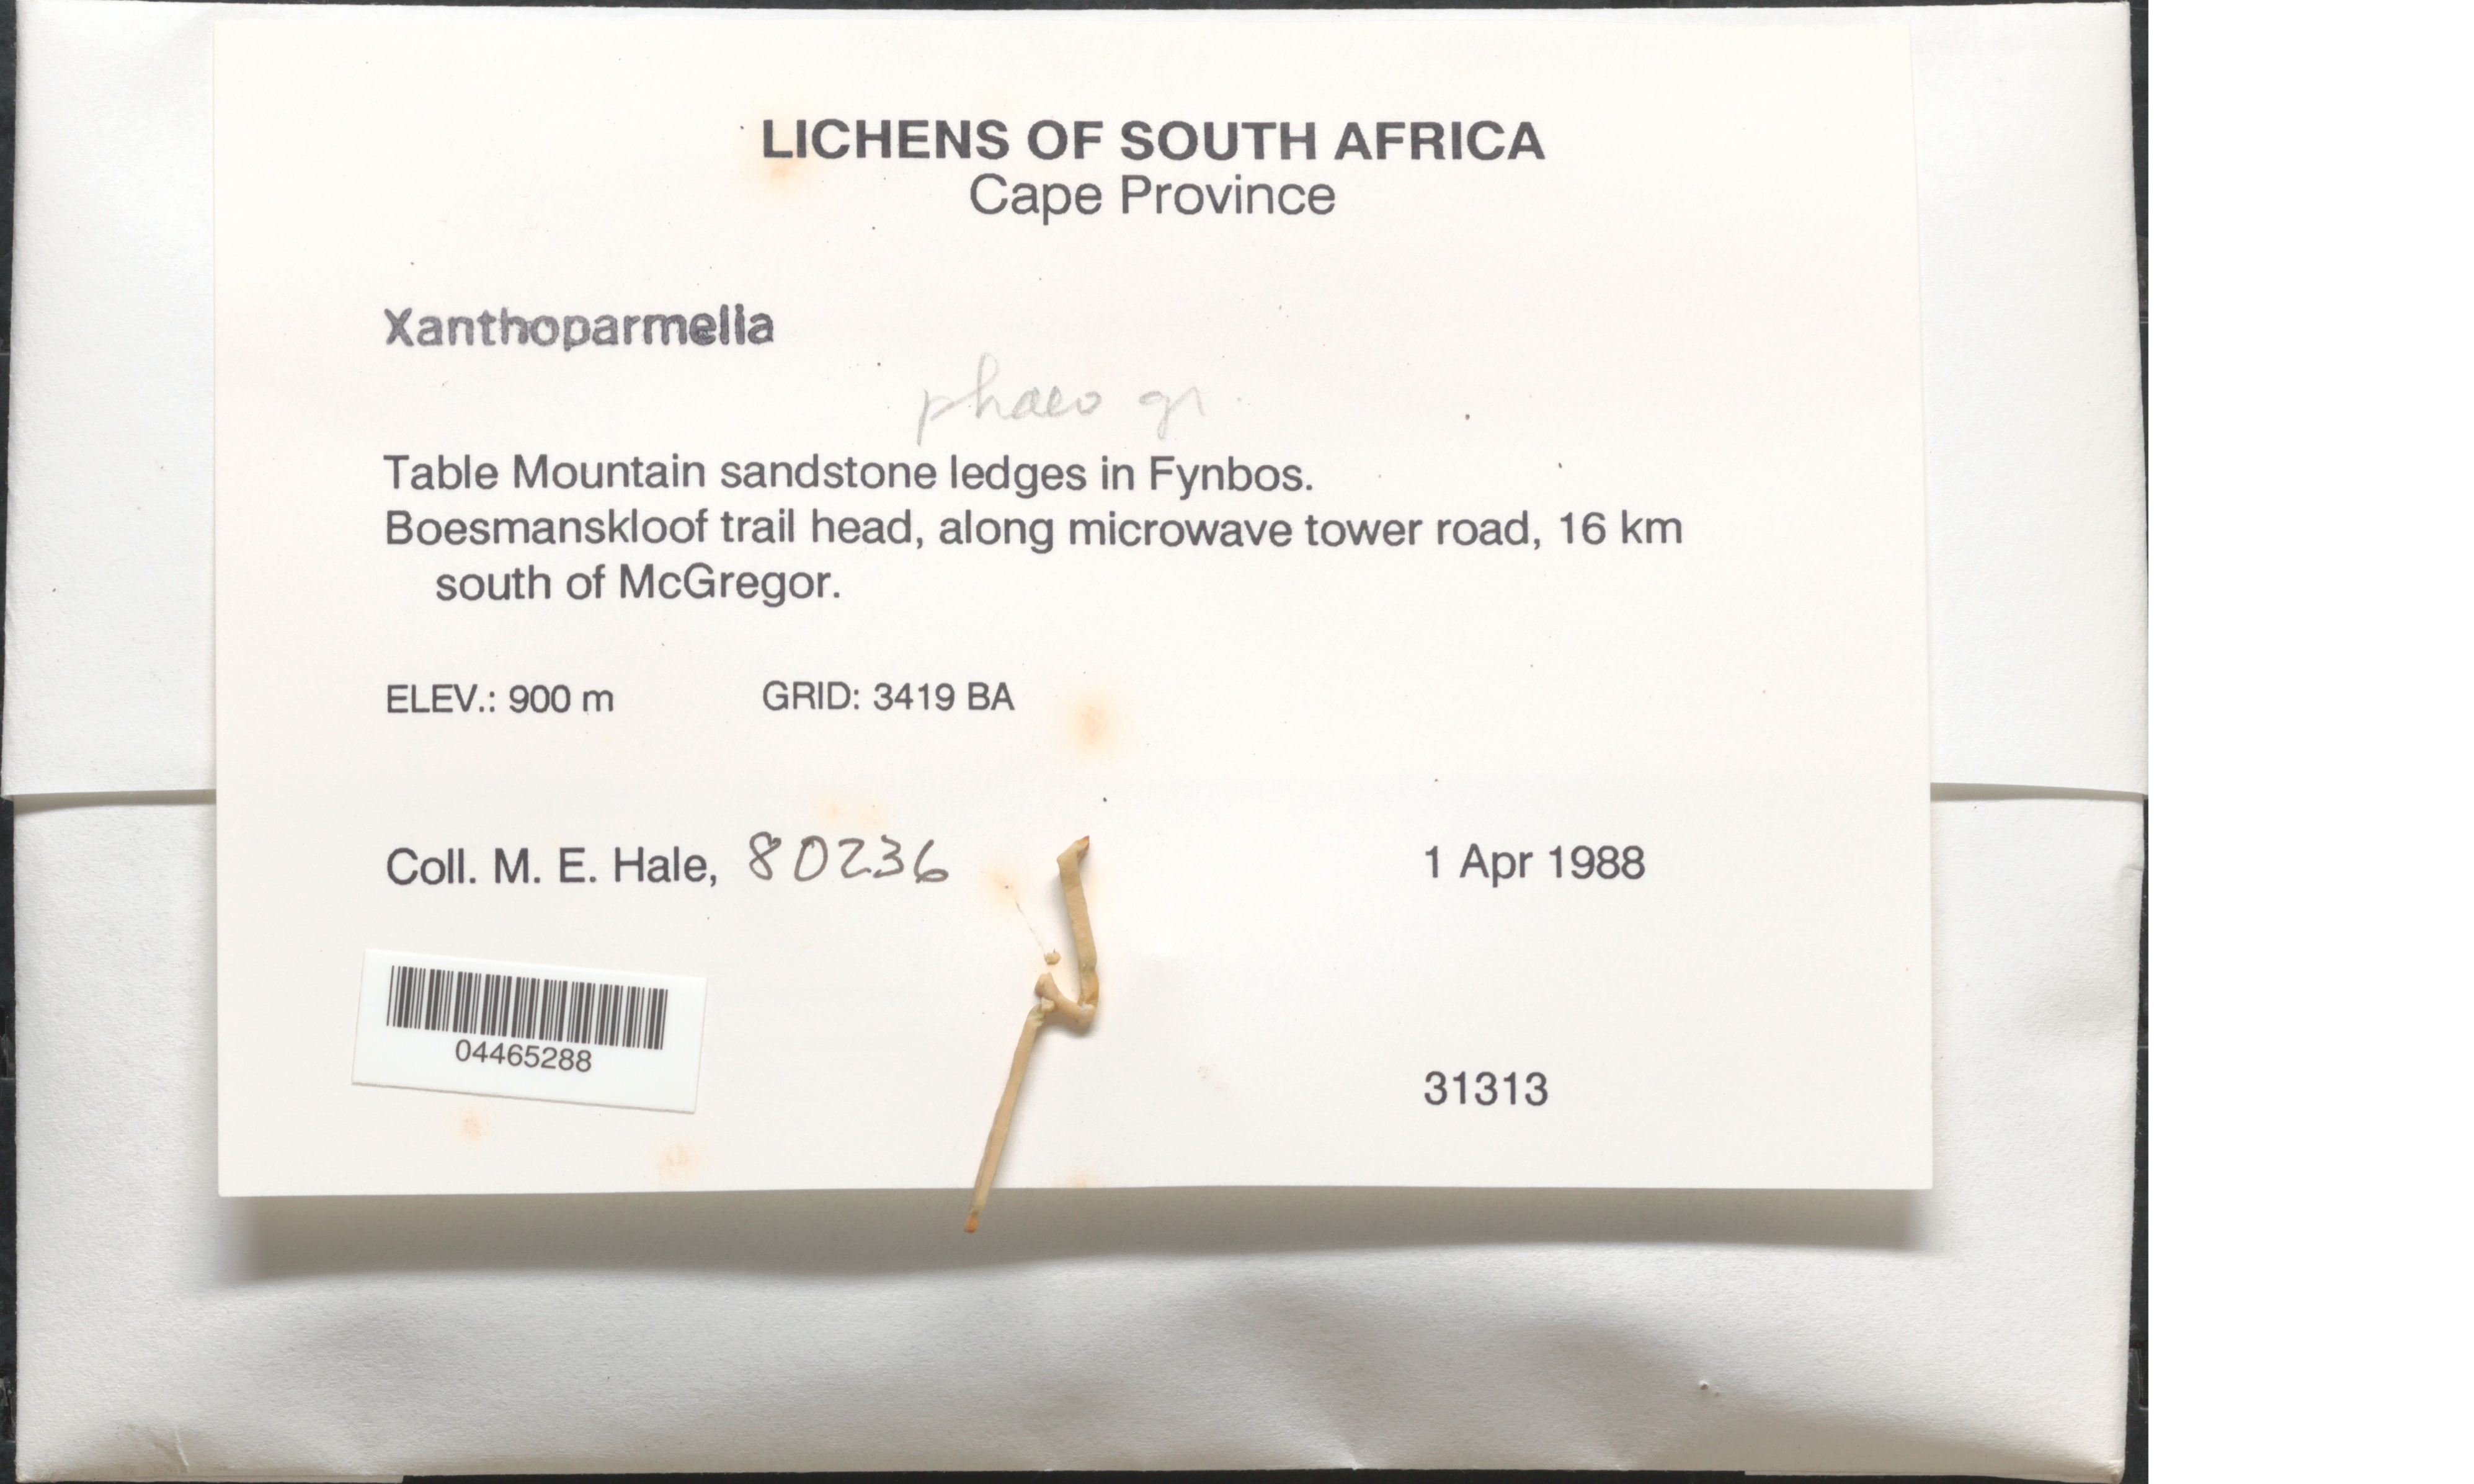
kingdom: Fungi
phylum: Ascomycota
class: Lecanoromycetes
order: Lecanorales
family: Parmeliaceae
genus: Xanthoparmelia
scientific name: Xanthoparmelia sp.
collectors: M. Hale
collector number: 80236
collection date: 1988-04-01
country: South Africa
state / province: Western Cape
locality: Table Mountain sandstone ledges in Fynbos. Boesmanskloof trail head, along microwave tower road, 16 km south of McGregor. GRID: 3419 BA.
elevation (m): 900